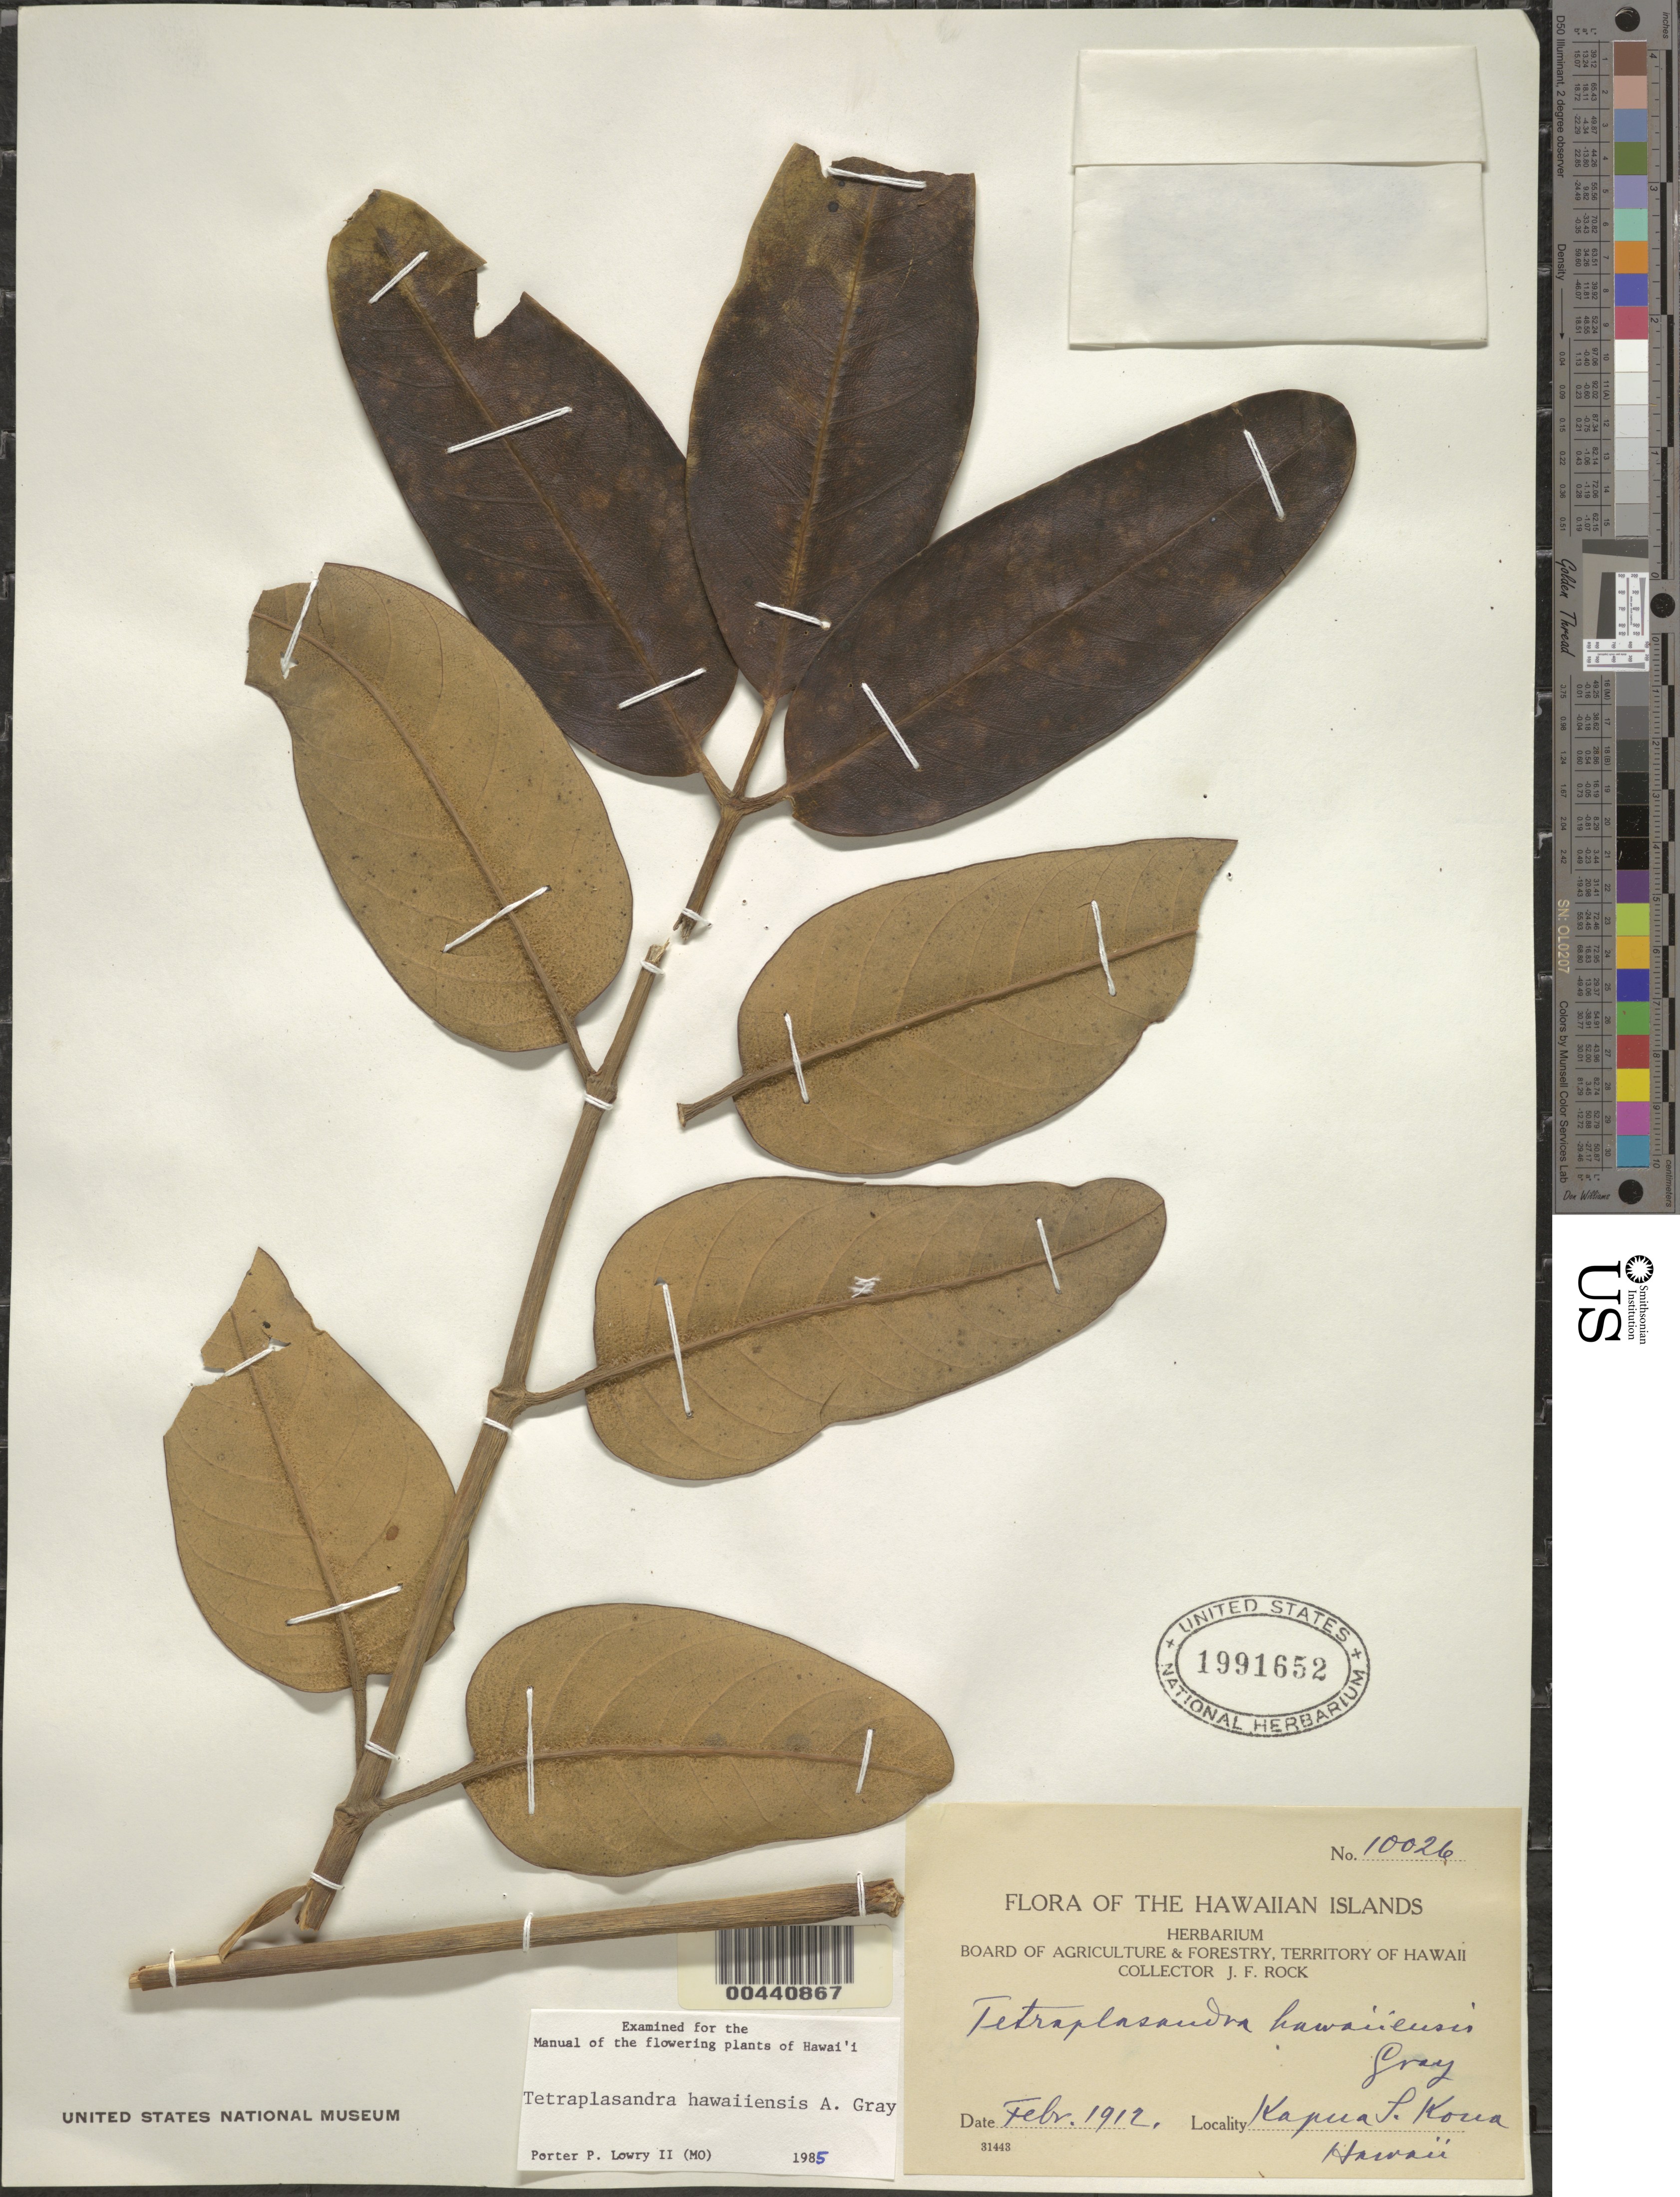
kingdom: Plantae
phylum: Tracheophyta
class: Magnoliopsida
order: Apiales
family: Araliaceae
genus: Polyscias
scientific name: Polyscias hawaiensis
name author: (A. Gray) Lowry & G. M. Plunkett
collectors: J. F. Rock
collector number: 10026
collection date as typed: Feb 1912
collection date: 1912-02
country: United States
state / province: Hawaii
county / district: Hawaii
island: Hawaii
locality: Kapua, S Kona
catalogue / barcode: US 1991652